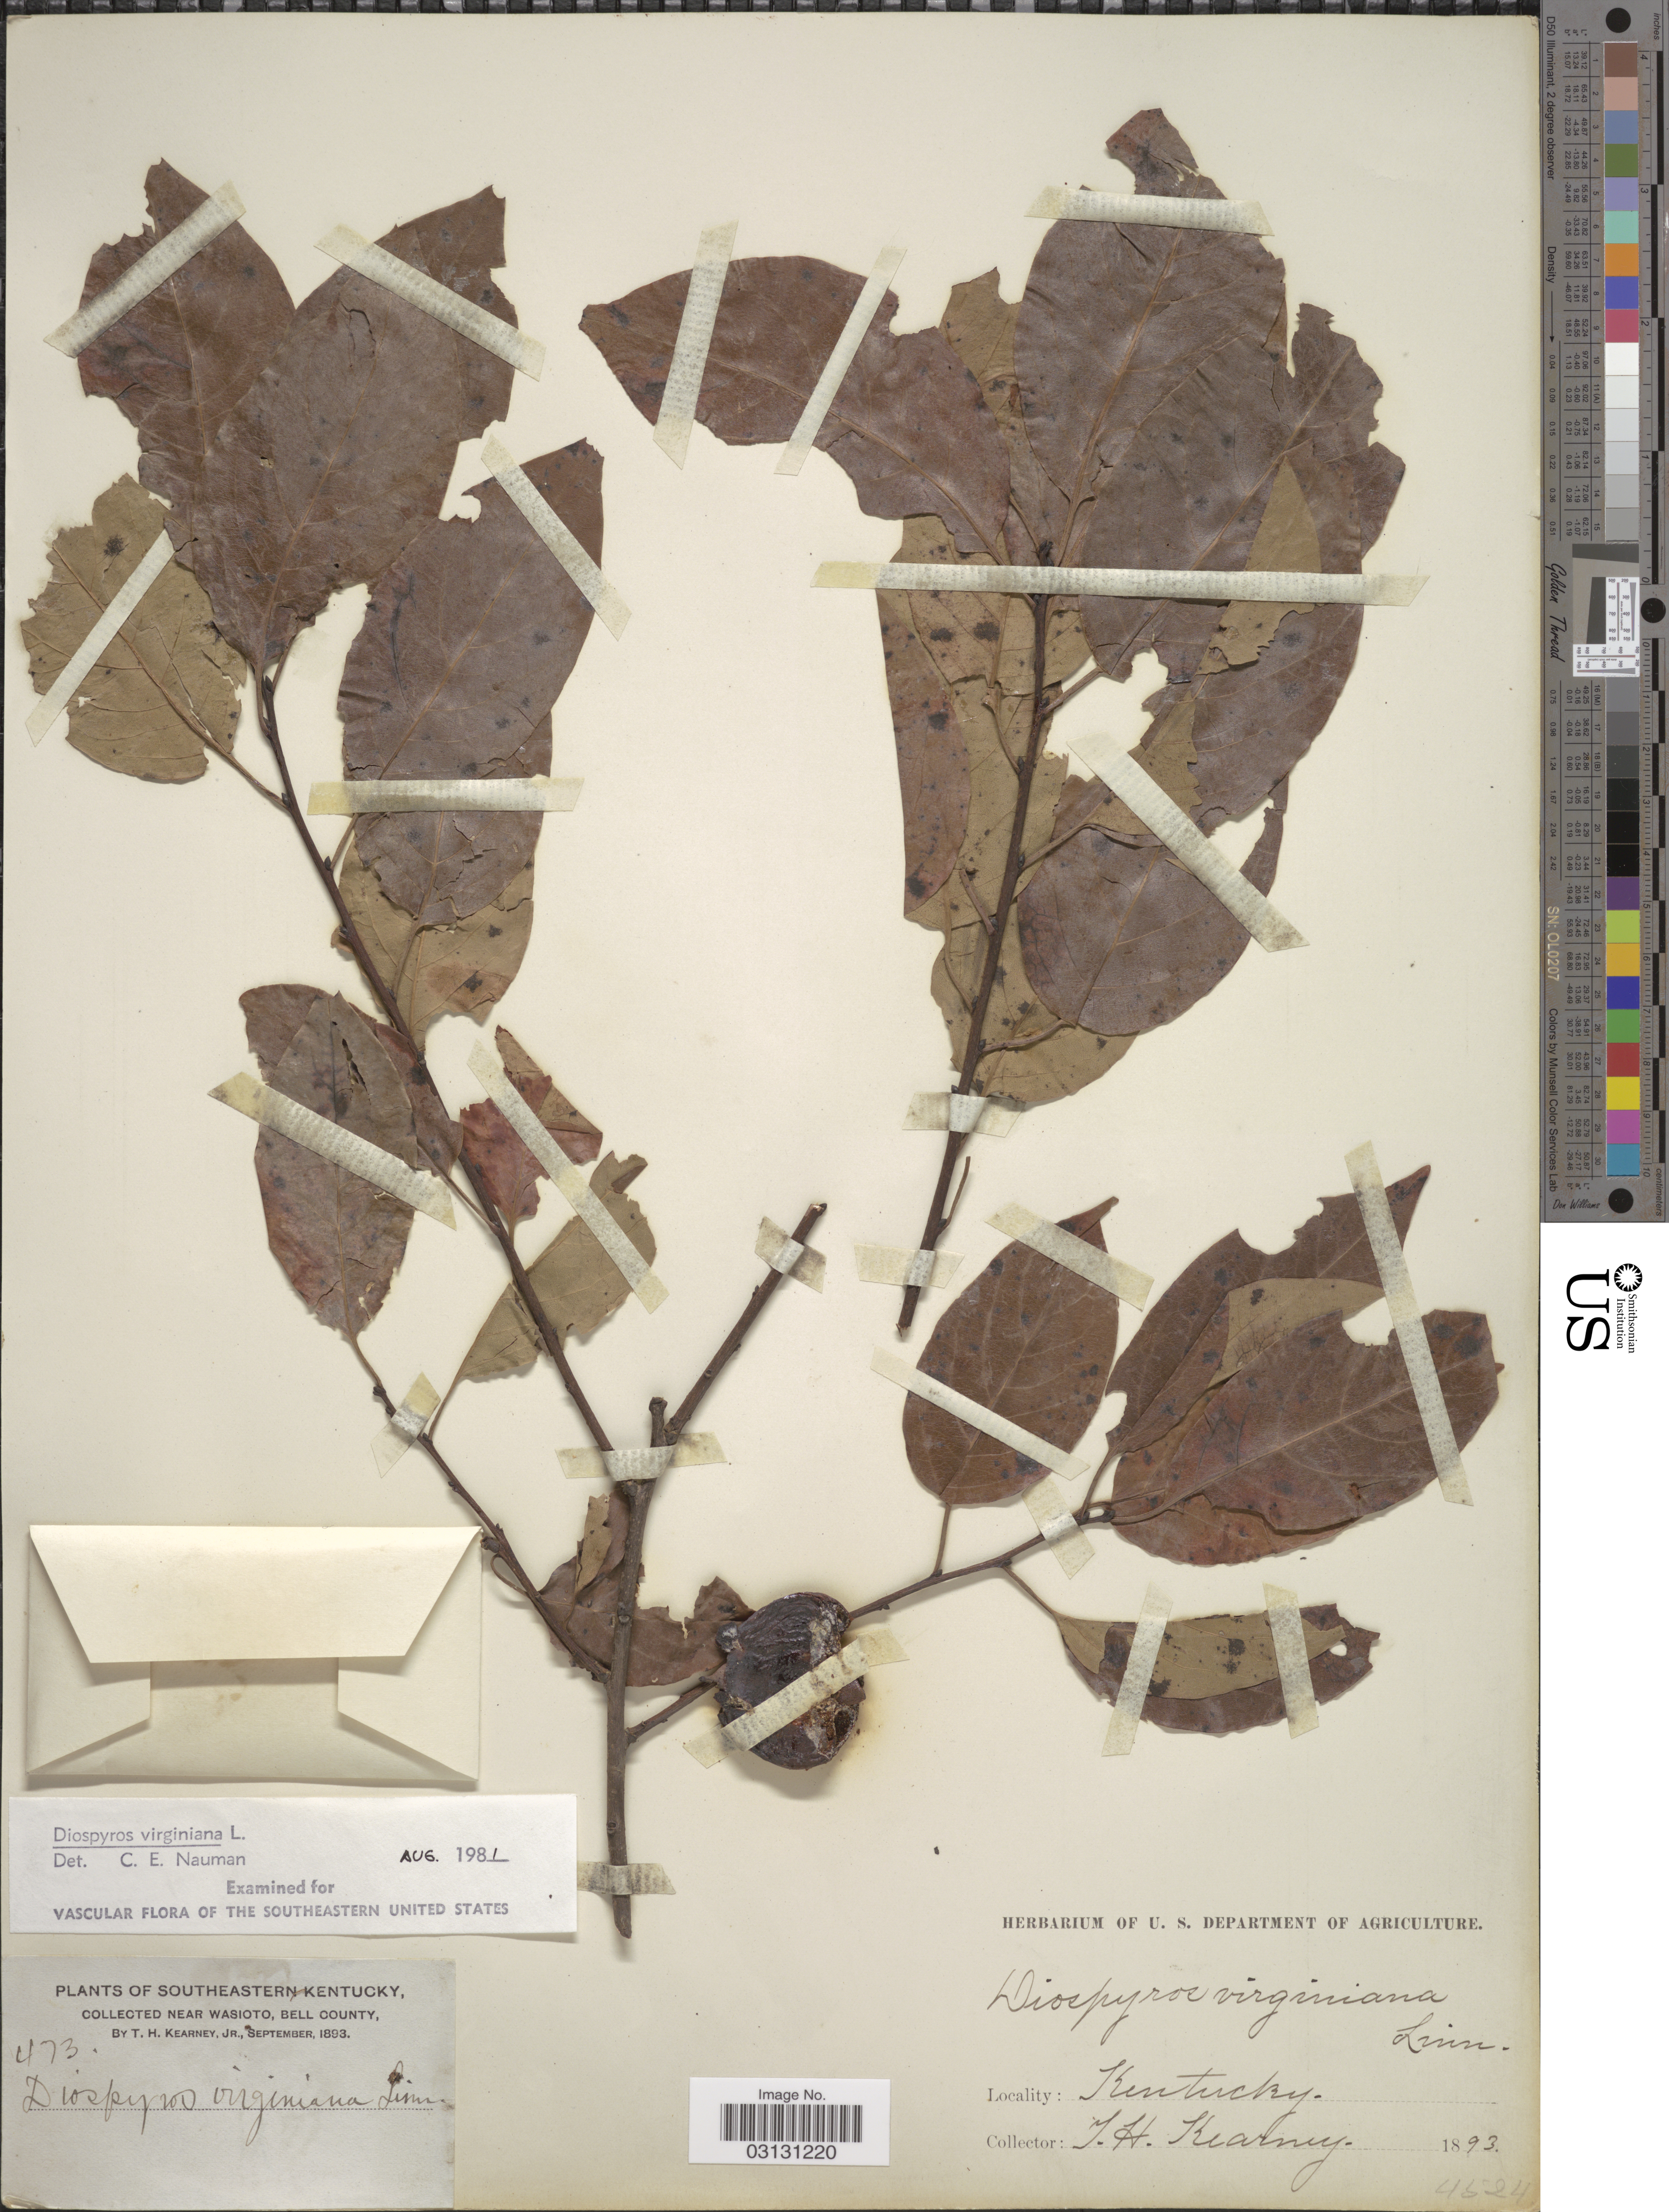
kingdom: Plantae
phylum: Tracheophyta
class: Magnoliopsida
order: Ericales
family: Ebenaceae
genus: Diospyros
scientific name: Diospyros virginiana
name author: L.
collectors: T. H. Kearney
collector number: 473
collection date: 1893-09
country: United States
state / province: Kentucky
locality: Southeastern Kentucky. Near Wasioto, Bell County.